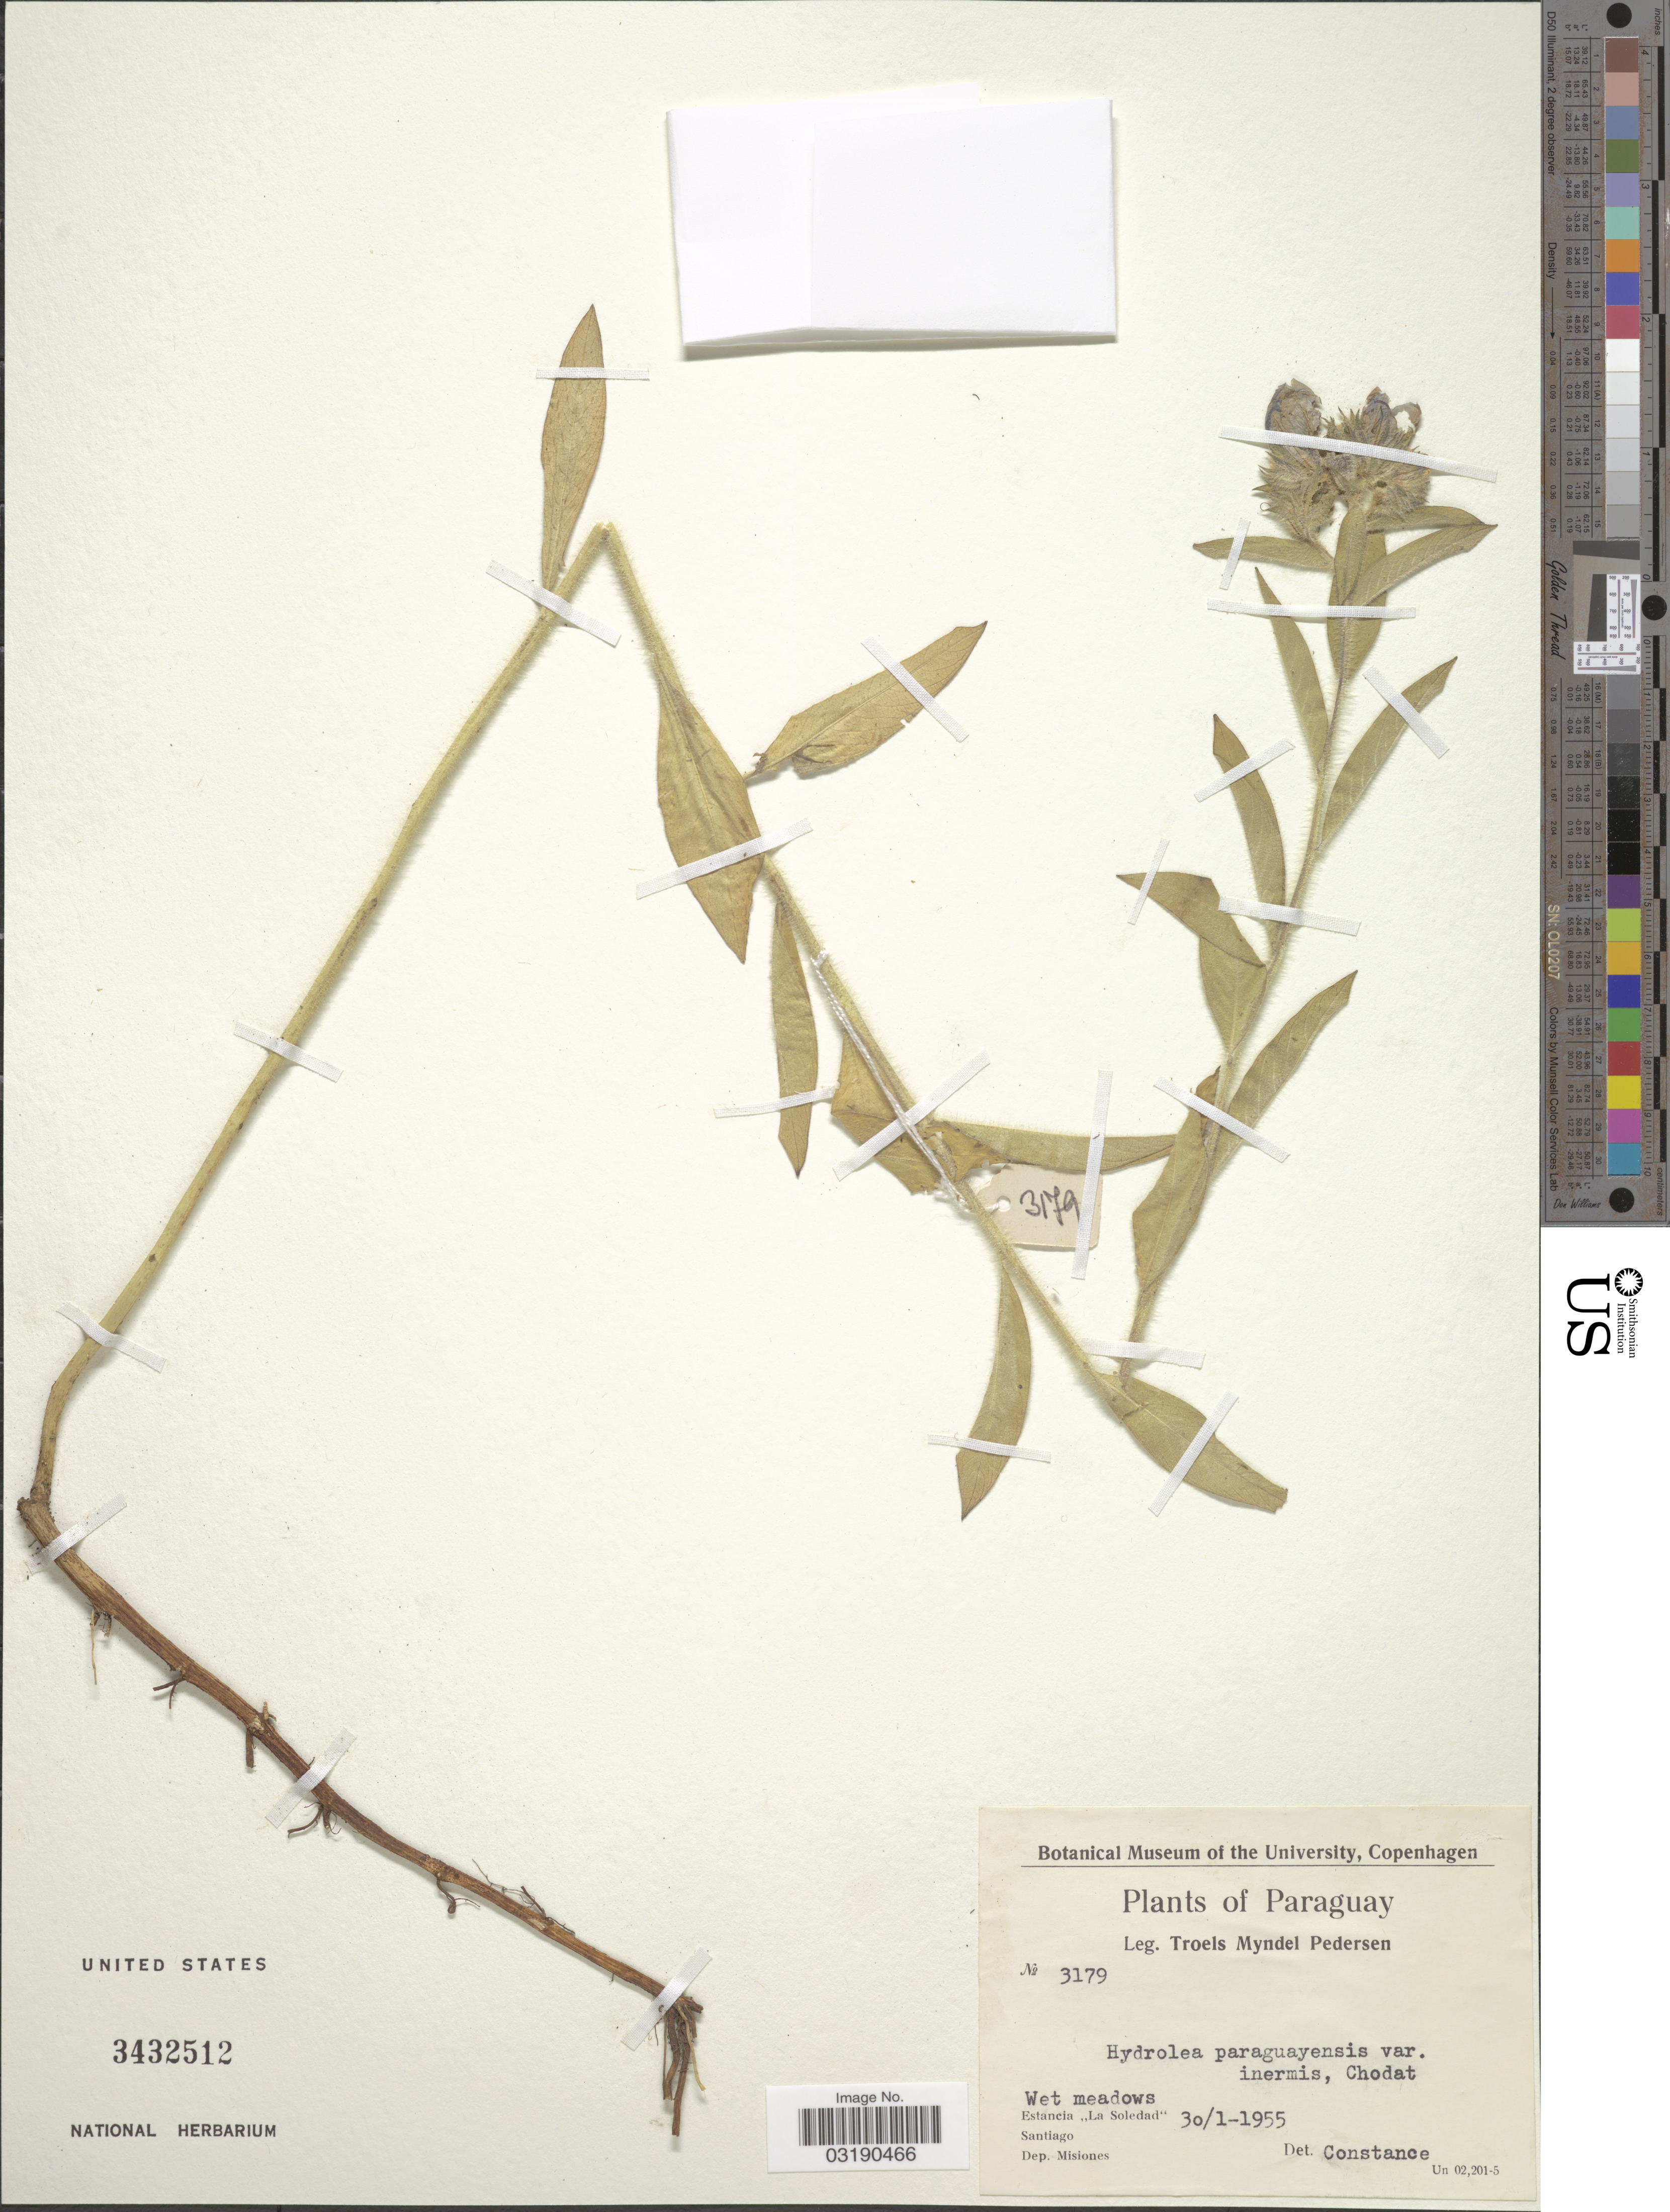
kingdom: Plantae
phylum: Tracheophyta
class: Magnoliopsida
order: Solanales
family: Hydroleaceae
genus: Hydrolea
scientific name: Hydrolea spinosa var. paraguayensis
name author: (Chodat) L.J. Davenp.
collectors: T. Pederson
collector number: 3179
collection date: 1955-01-30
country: Paraguay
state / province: Misiones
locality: Estancia "La Soledad". Santiago. Dep. Misiones.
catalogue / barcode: US 3432512